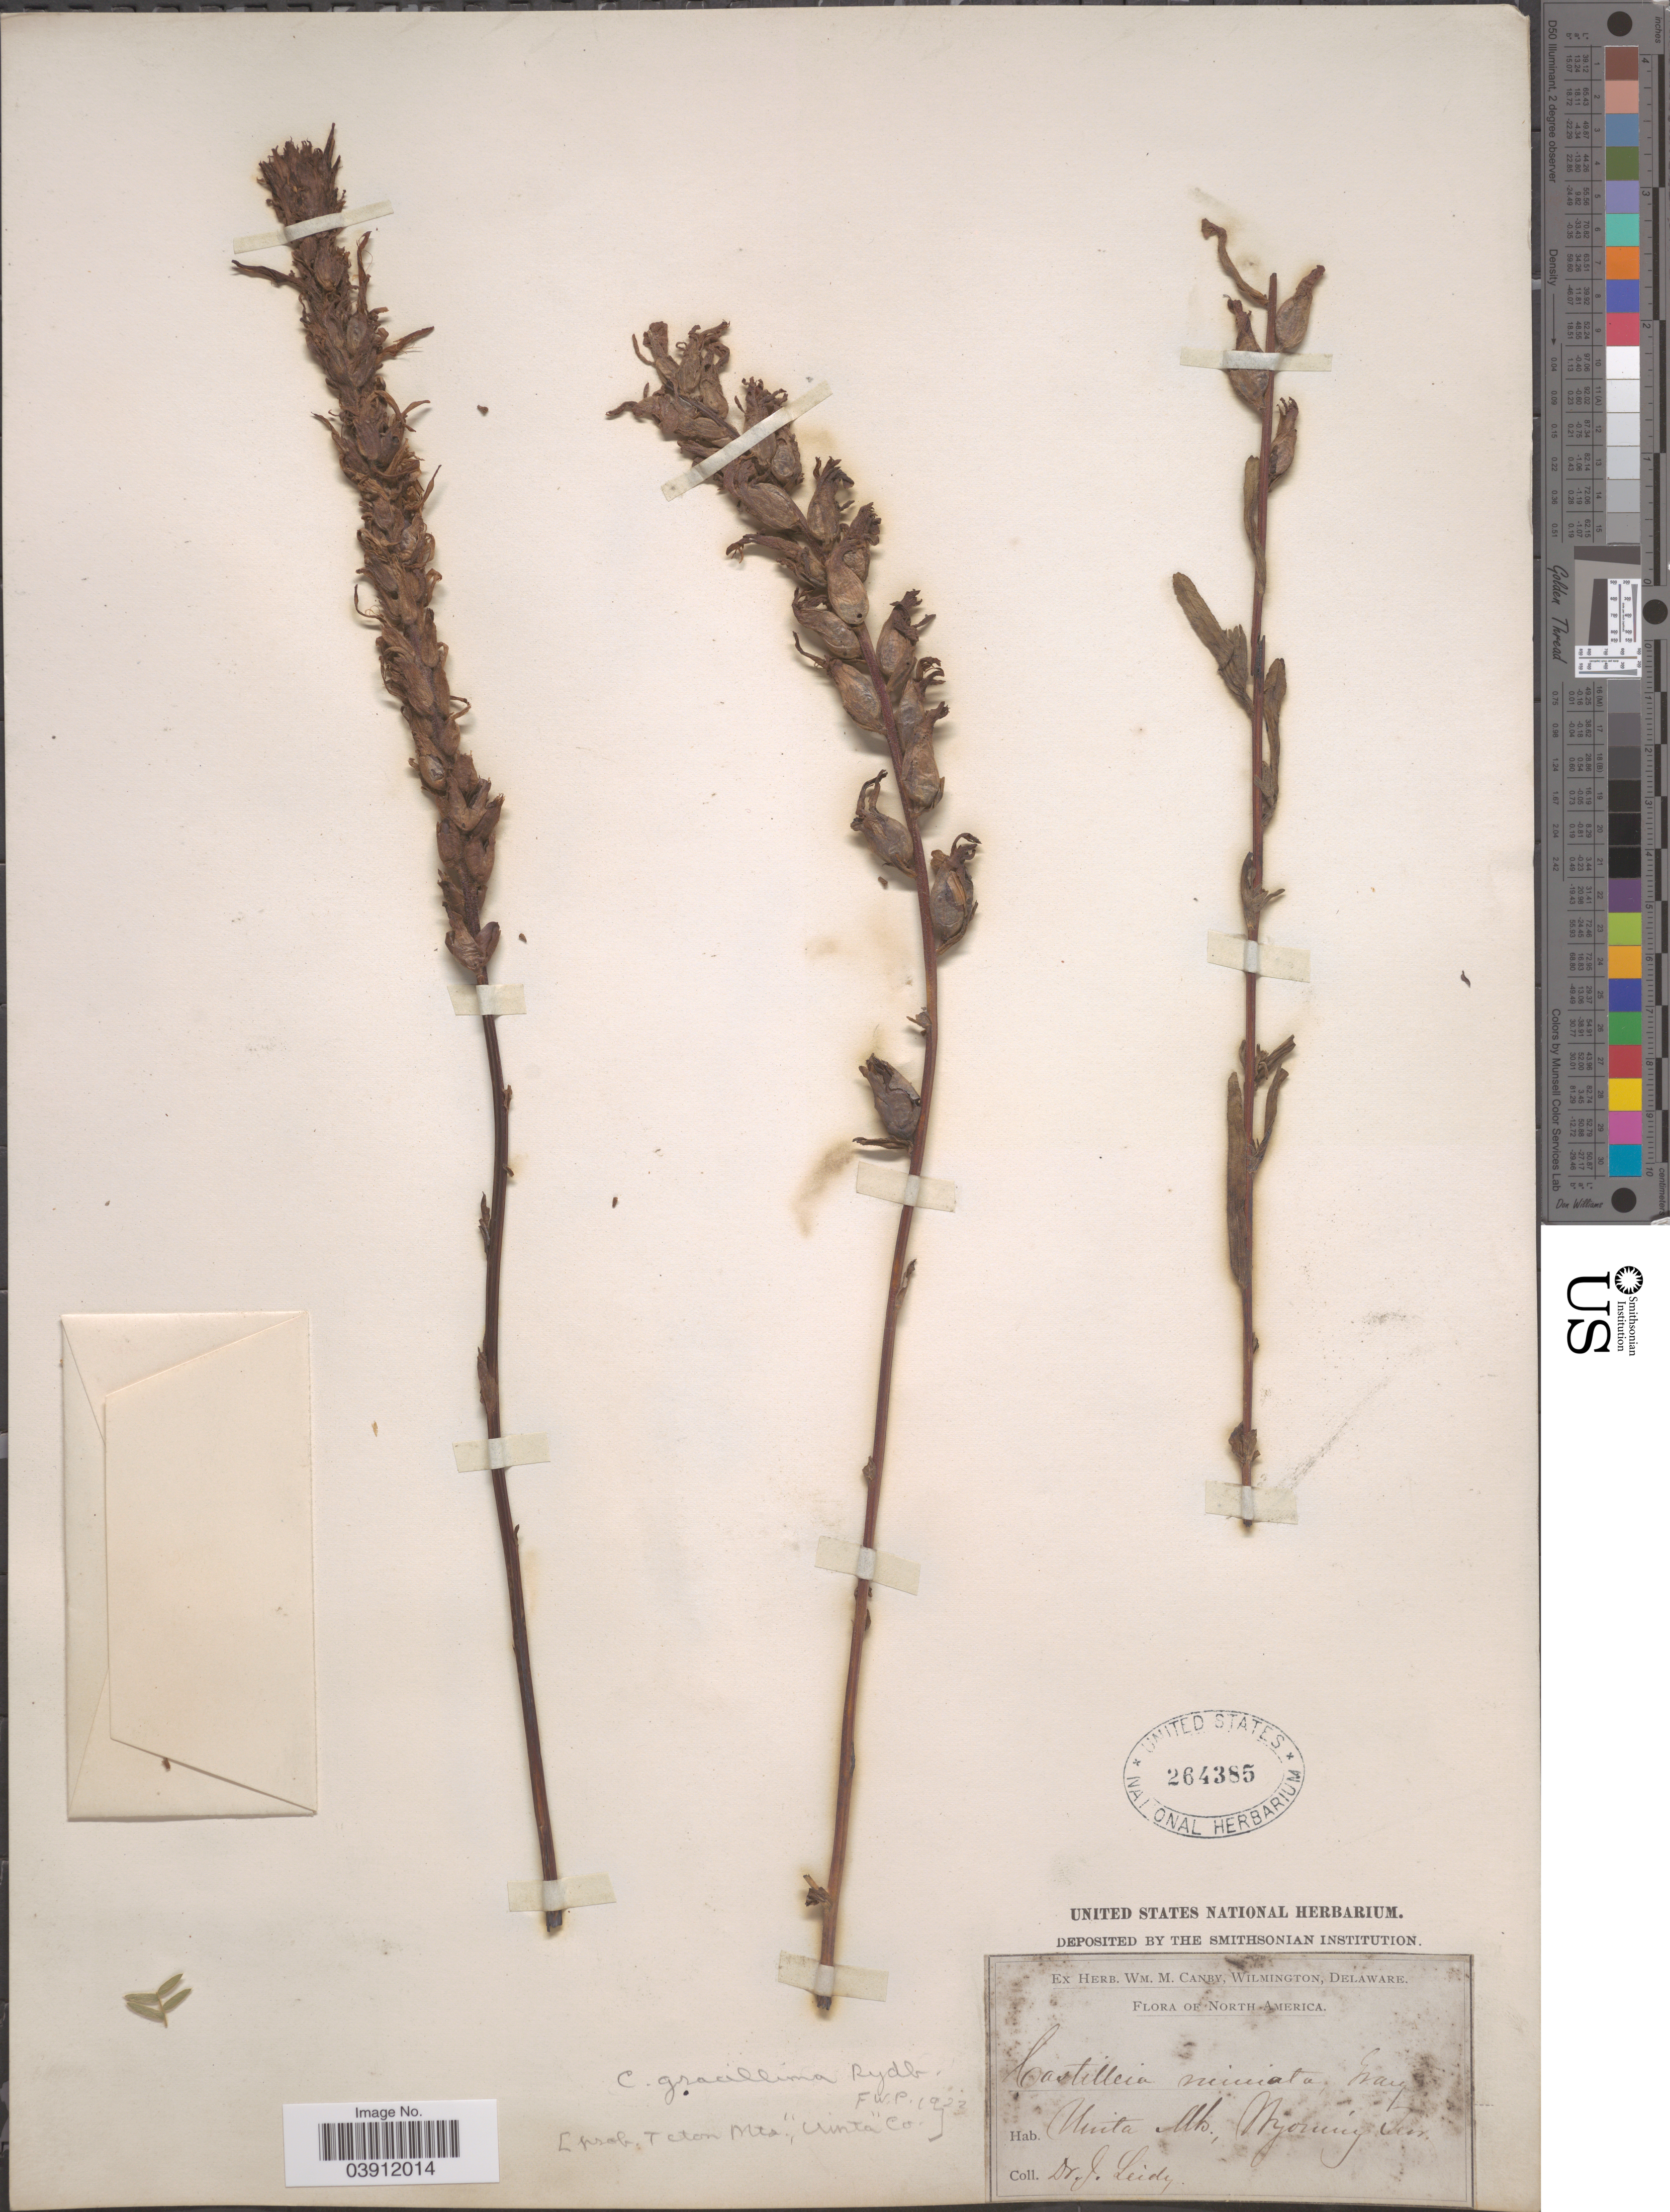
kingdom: Plantae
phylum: Tracheophyta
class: Magnoliopsida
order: Lamiales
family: Orobanchaceae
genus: Castilleja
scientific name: Castilleja gracillima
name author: Rydb.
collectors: J. Leidy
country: United States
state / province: Wyoming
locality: Uinta Mts.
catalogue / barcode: US 264385